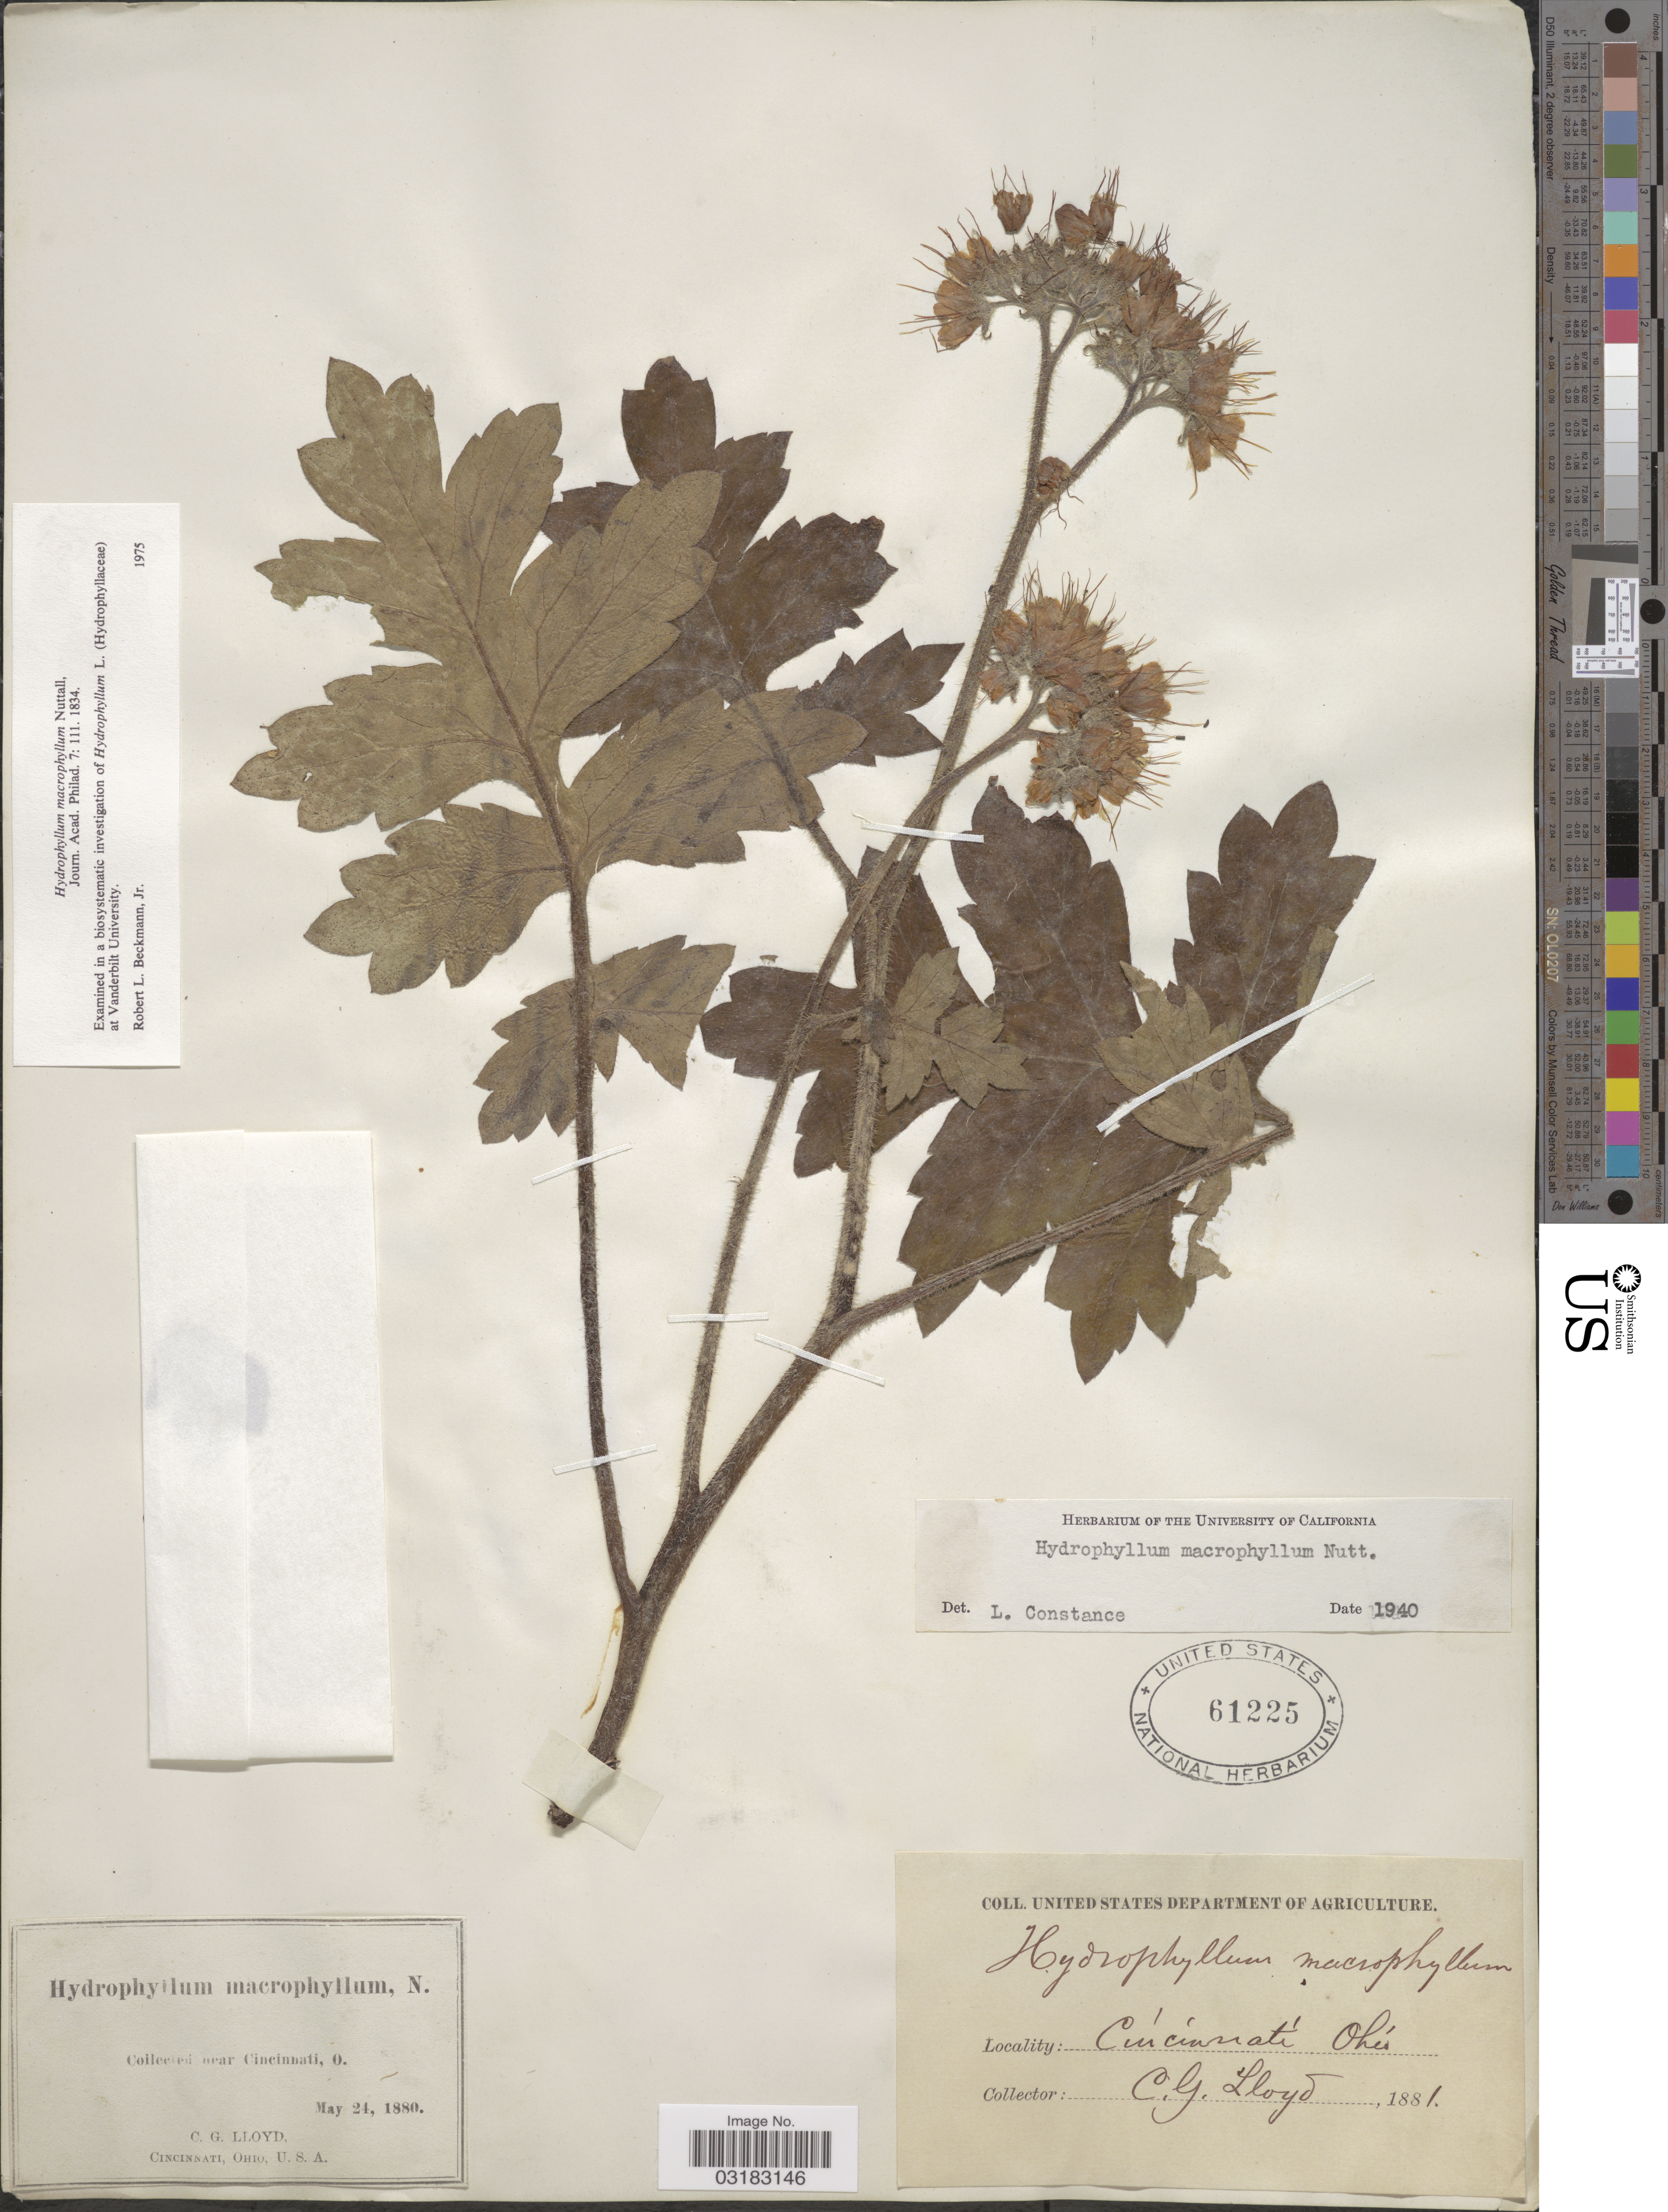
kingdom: Plantae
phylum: Tracheophyta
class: Magnoliopsida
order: Boraginales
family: Hydrophyllaceae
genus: Hydrophyllum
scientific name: Hydrophyllum macrophyllum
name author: Nutt.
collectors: C. G. Lloyd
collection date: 1880-05-24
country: United States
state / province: Ohio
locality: Near Cincinnati.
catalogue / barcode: US 61225